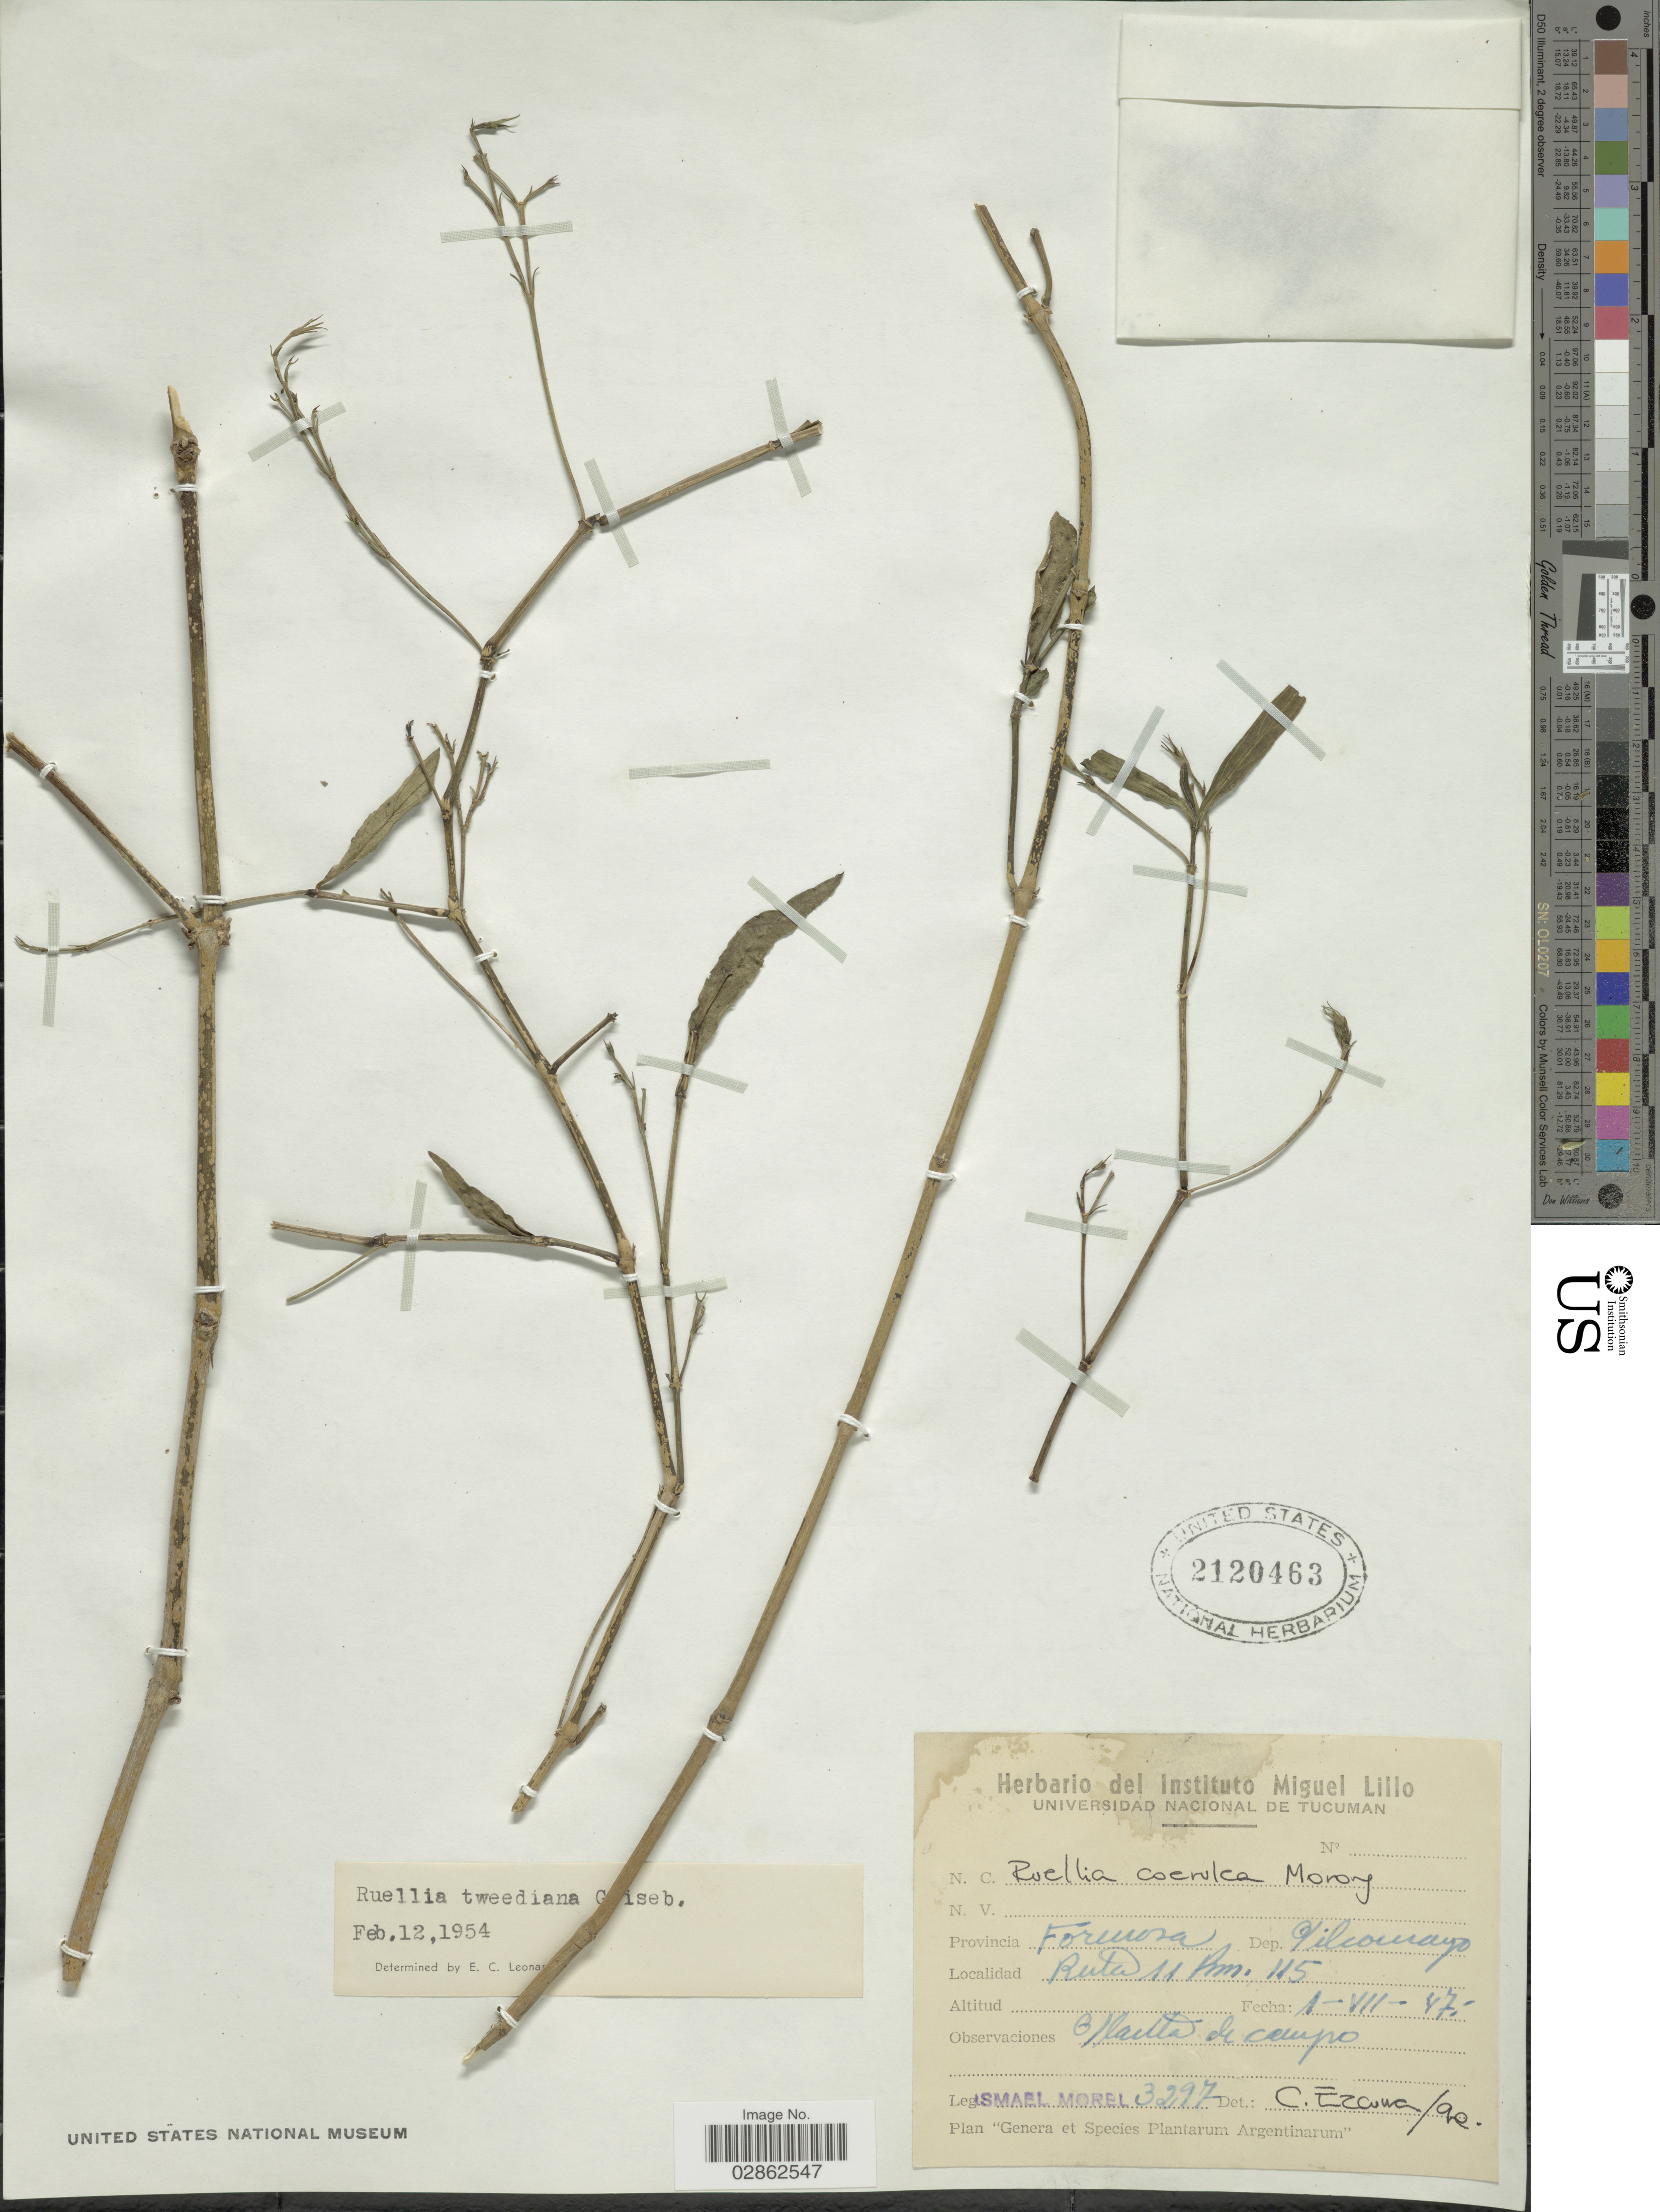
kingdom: Plantae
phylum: Tracheophyta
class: Magnoliopsida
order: Lamiales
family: Acanthaceae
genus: Ruellia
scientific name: Ruellia coerulea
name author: Morong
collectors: I. Morel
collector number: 3297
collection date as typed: Transcribed d/m/y: 1/7/47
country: Argentina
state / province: Formosa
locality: Dep. Pilcomayo. Ruta 11 km. 115.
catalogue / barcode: US 2120463